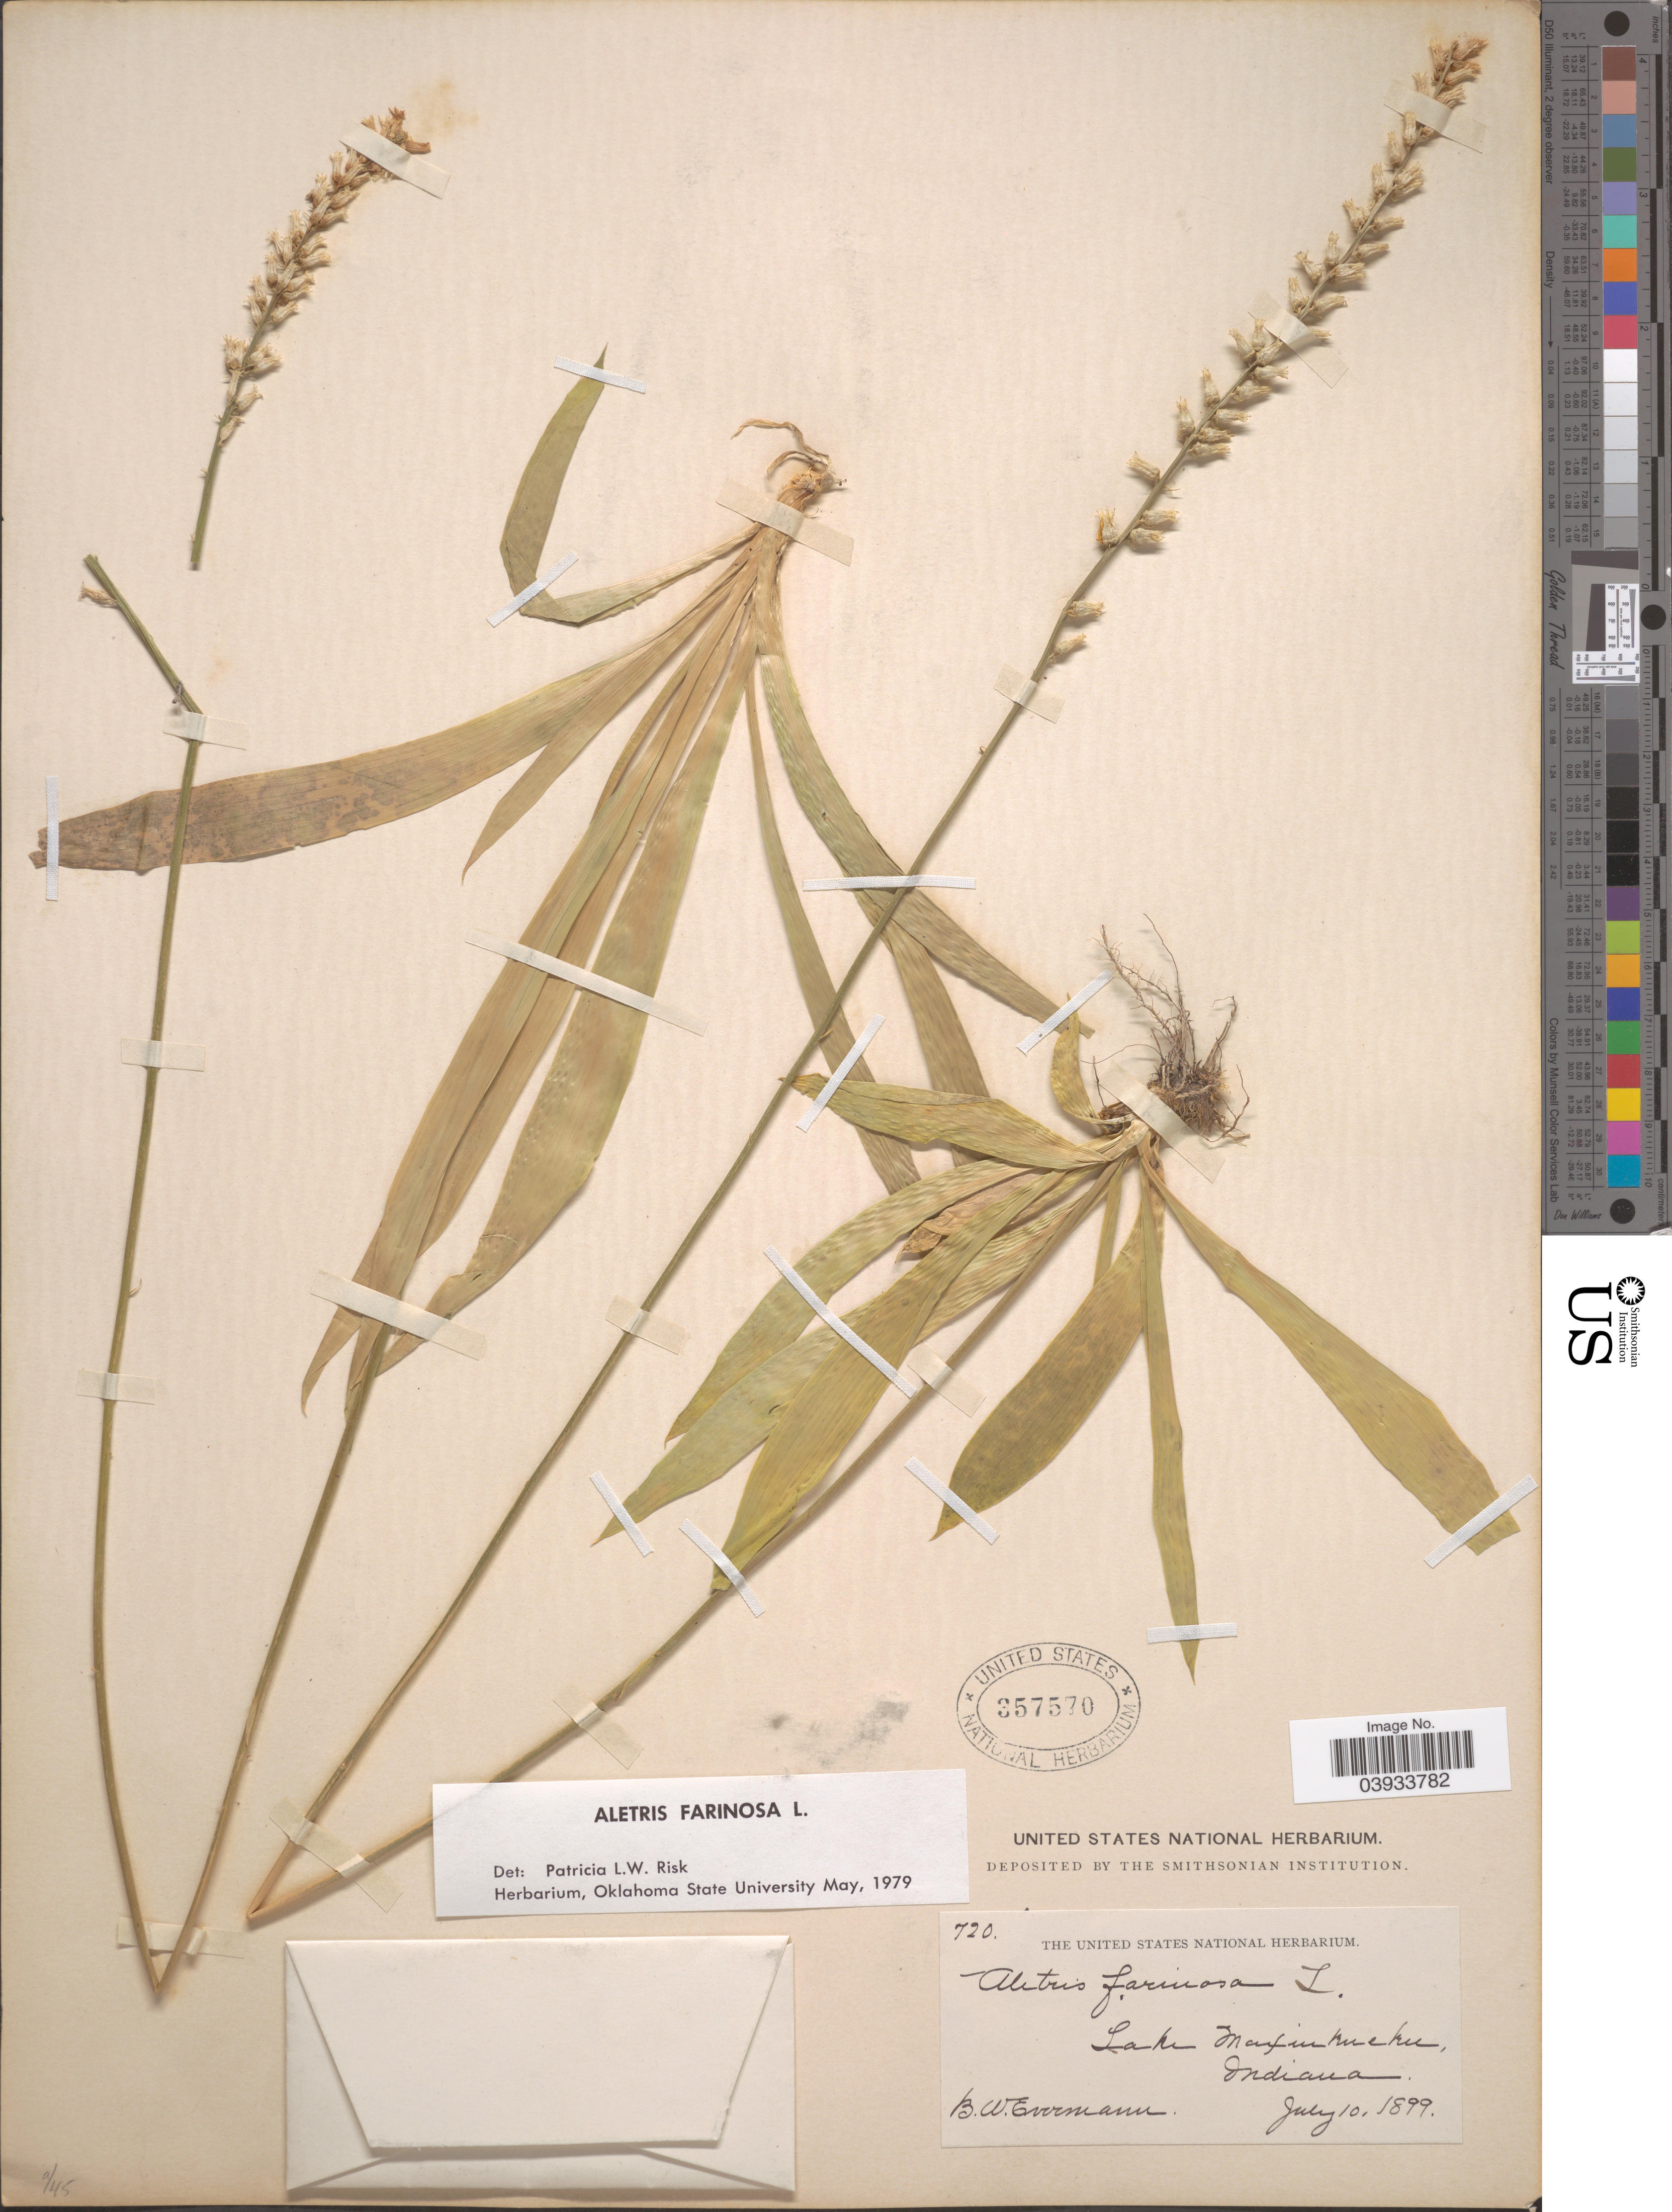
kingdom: Plantae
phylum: Tracheophyta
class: Liliopsida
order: Dioscoreales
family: Nartheciaceae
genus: Aletris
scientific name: Aletris farinosa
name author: L.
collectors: B. W. Evermann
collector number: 720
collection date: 1899-07-10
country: United States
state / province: Indiana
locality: Lake Maxinkuckee.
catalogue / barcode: US 357570